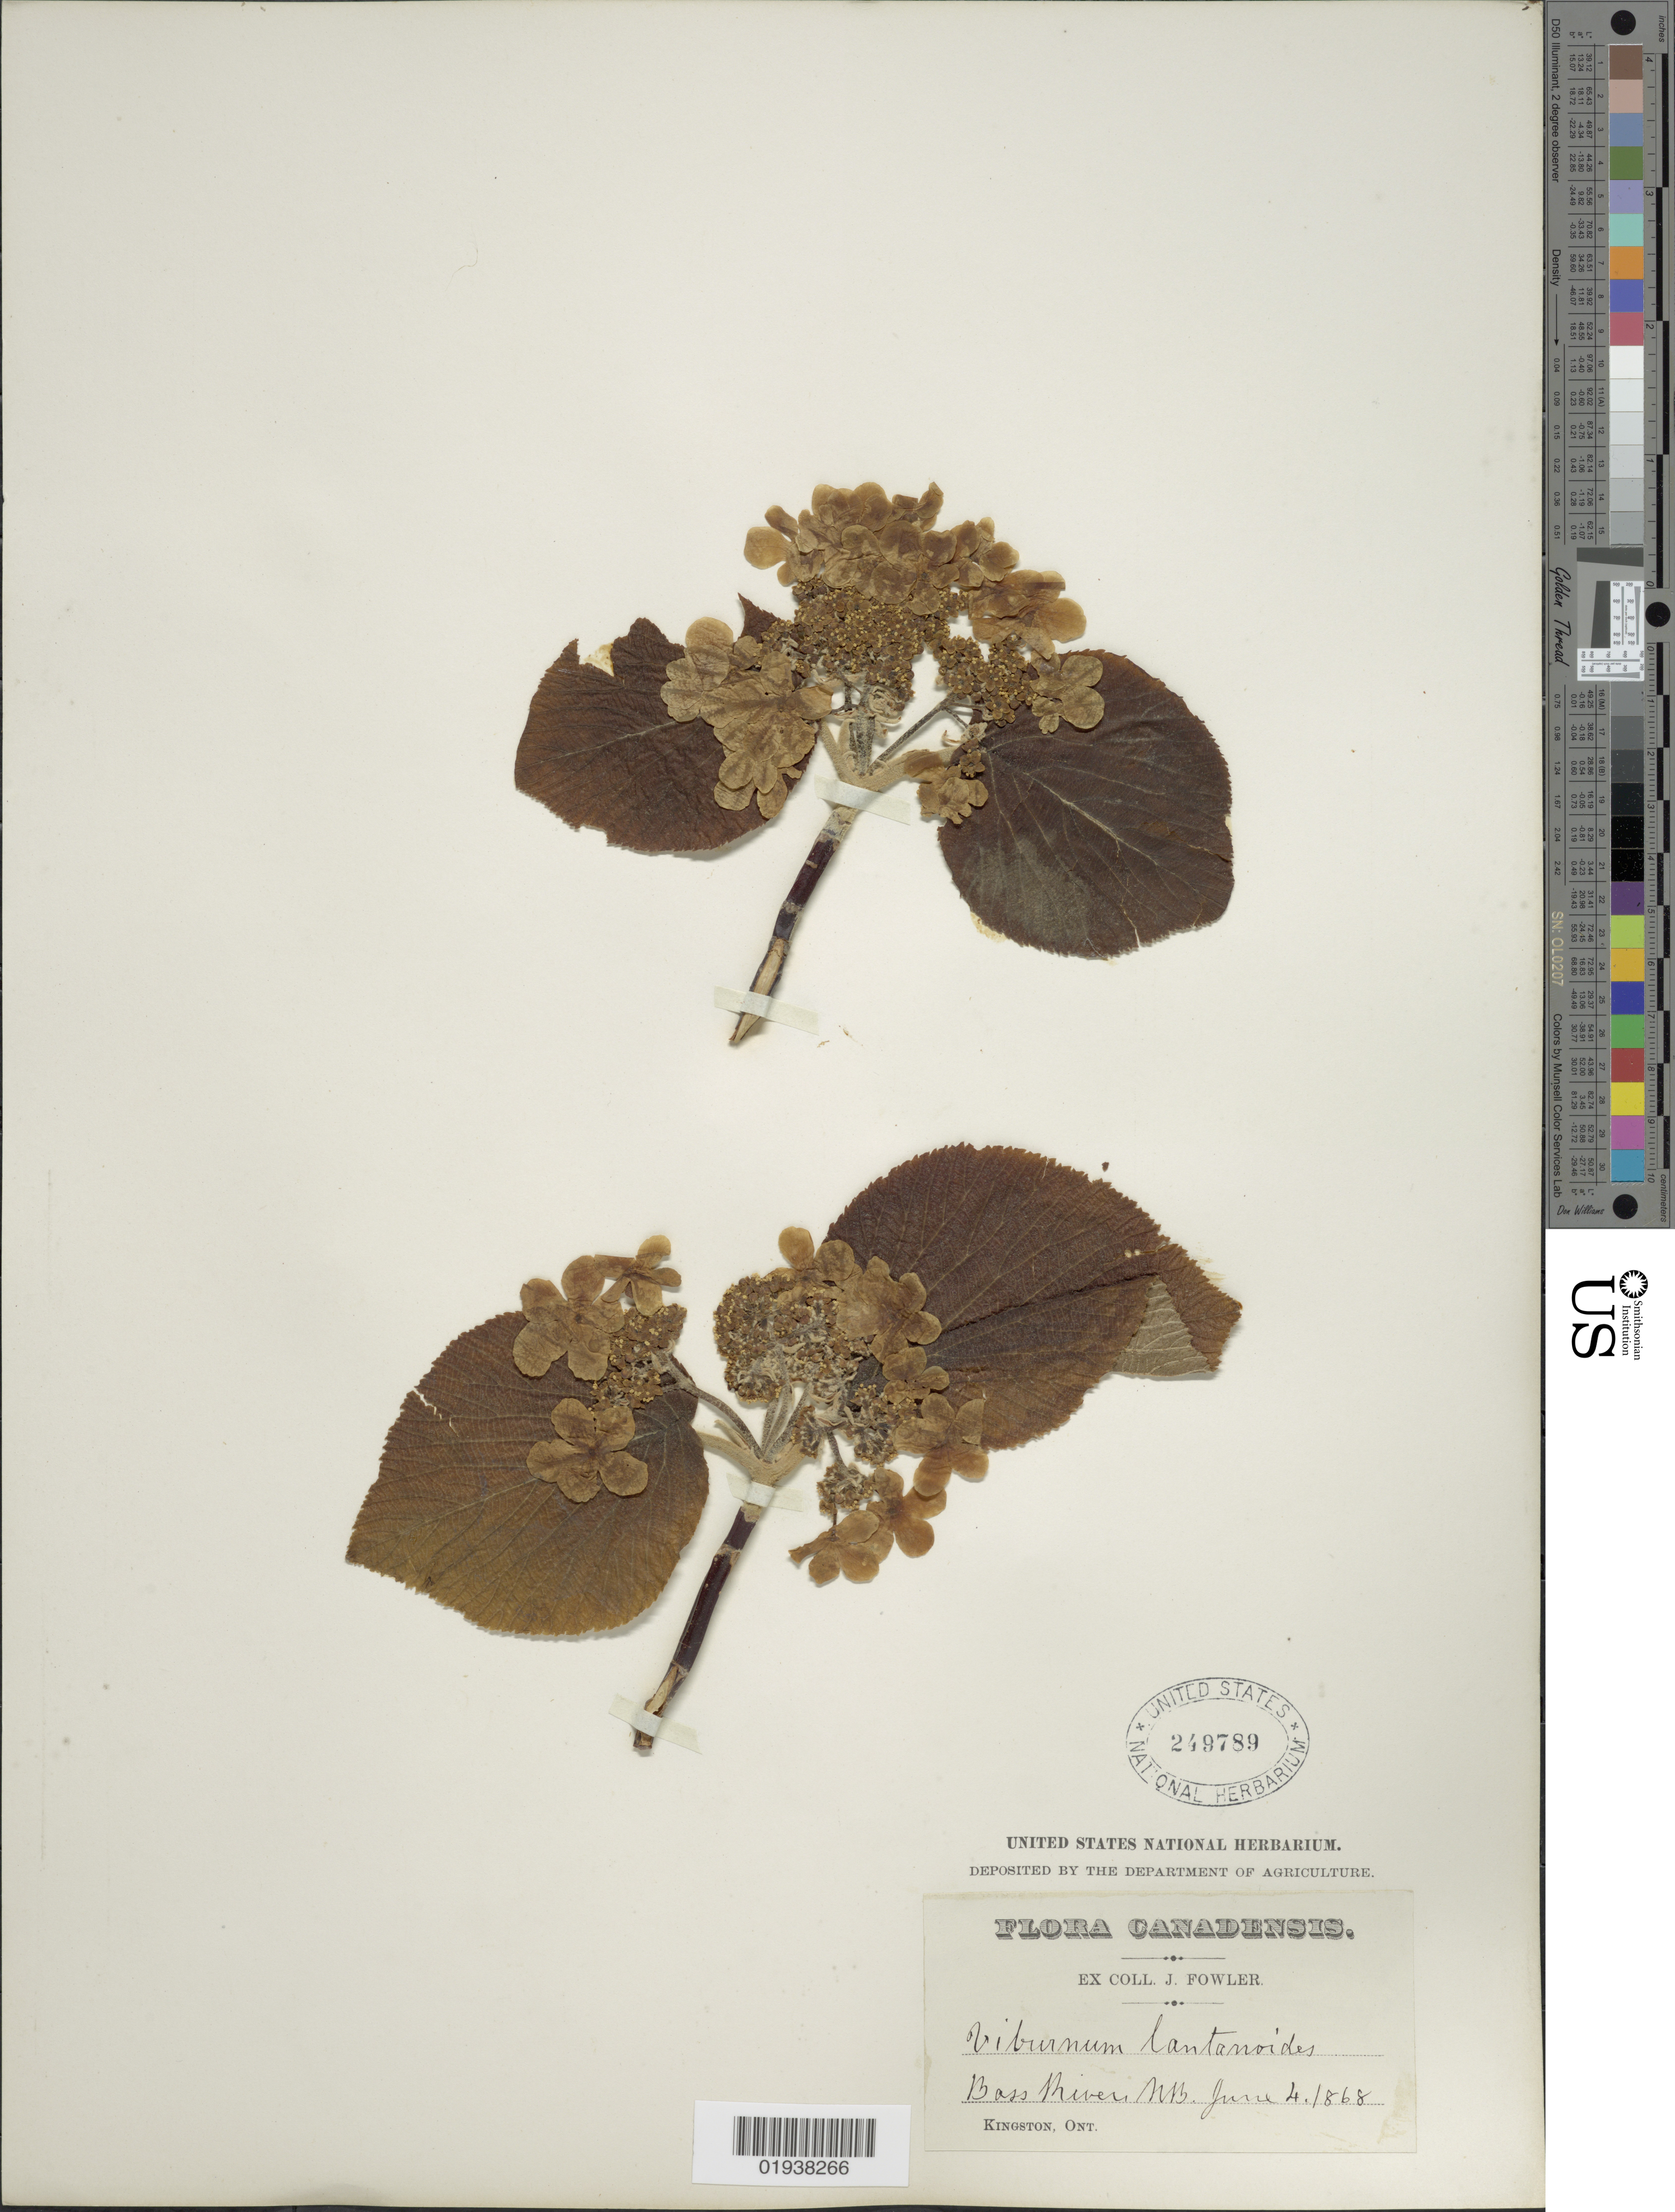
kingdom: Plantae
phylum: Tracheophyta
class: Magnoliopsida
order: Dipsacales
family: Viburnaceae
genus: Viburnum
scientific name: Viburnum alnifolium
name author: Marshall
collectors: J. P. Fowler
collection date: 1868-06-04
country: Canada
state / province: New Brunswick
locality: Bass River.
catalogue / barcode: US 249789